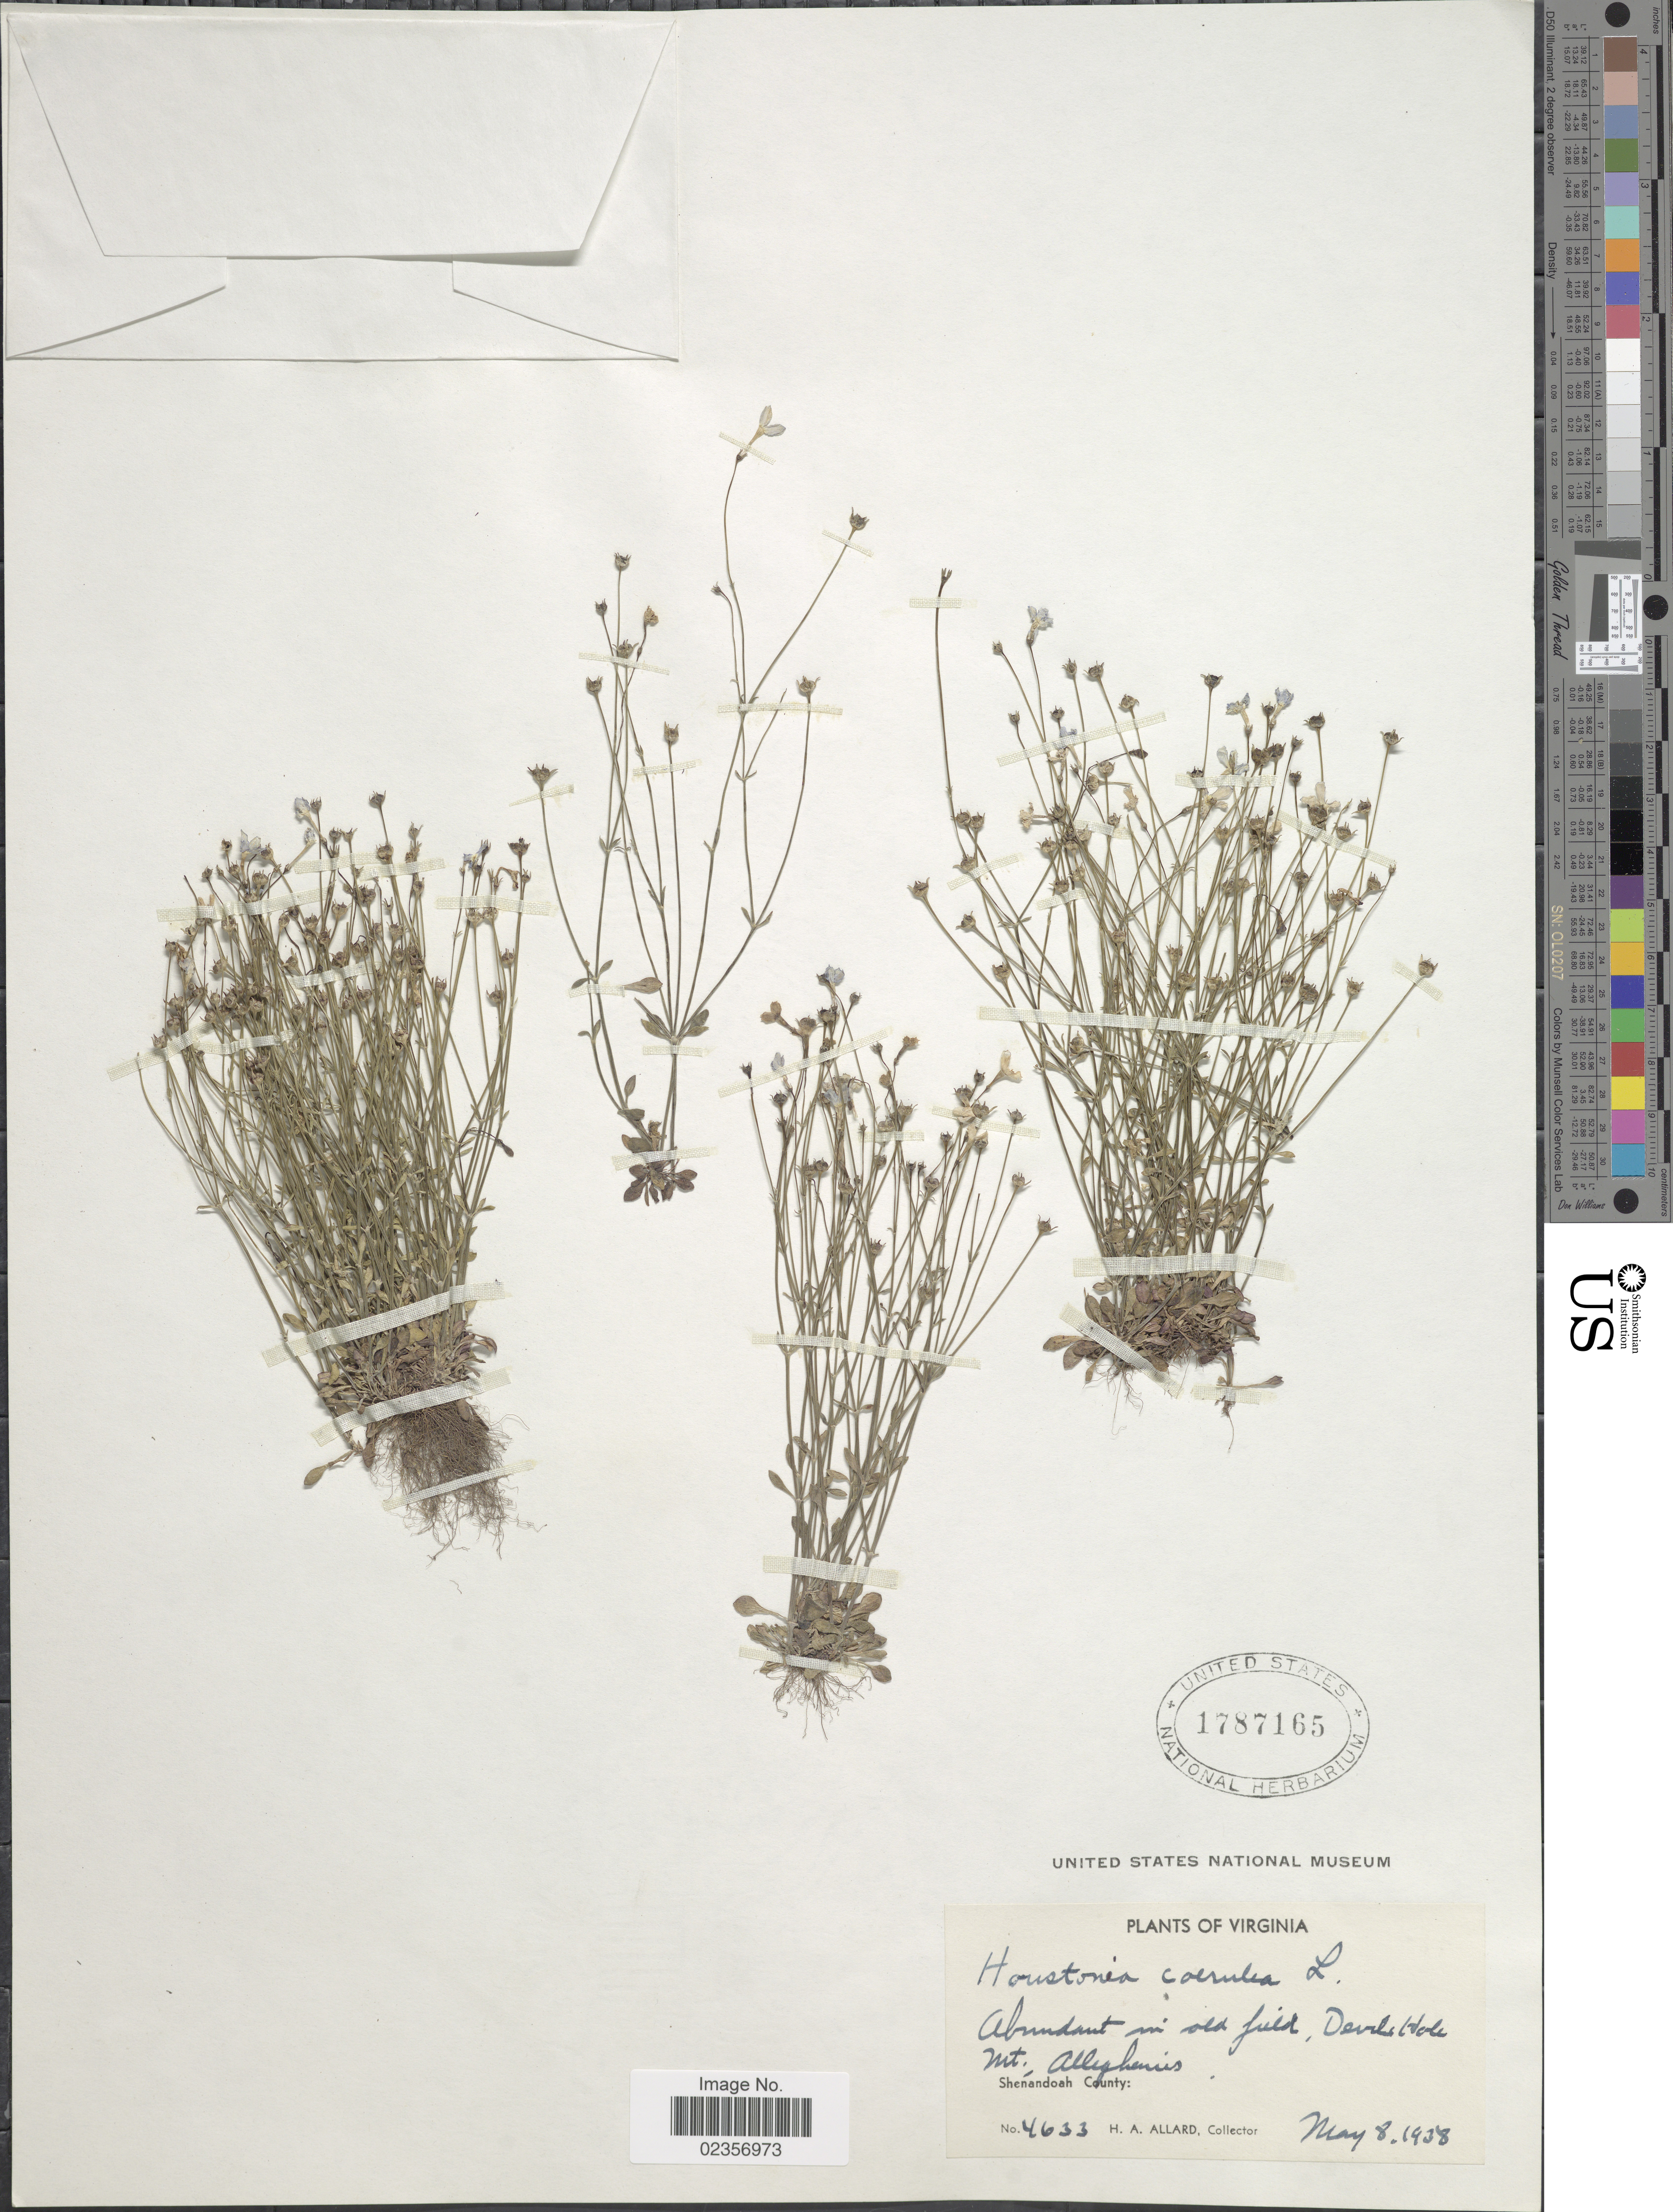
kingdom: Plantae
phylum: Tracheophyta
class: Magnoliopsida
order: Gentianales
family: Rubiaceae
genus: Houstonia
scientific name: Houstonia caerulea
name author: L.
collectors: H. A. Allard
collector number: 4633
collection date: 1938-05-08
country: United States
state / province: Virginia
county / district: Shenandoah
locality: Abundant in old field, Devils Hole Mt. Alleghenies, Shenandoah County.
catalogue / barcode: US 1787165